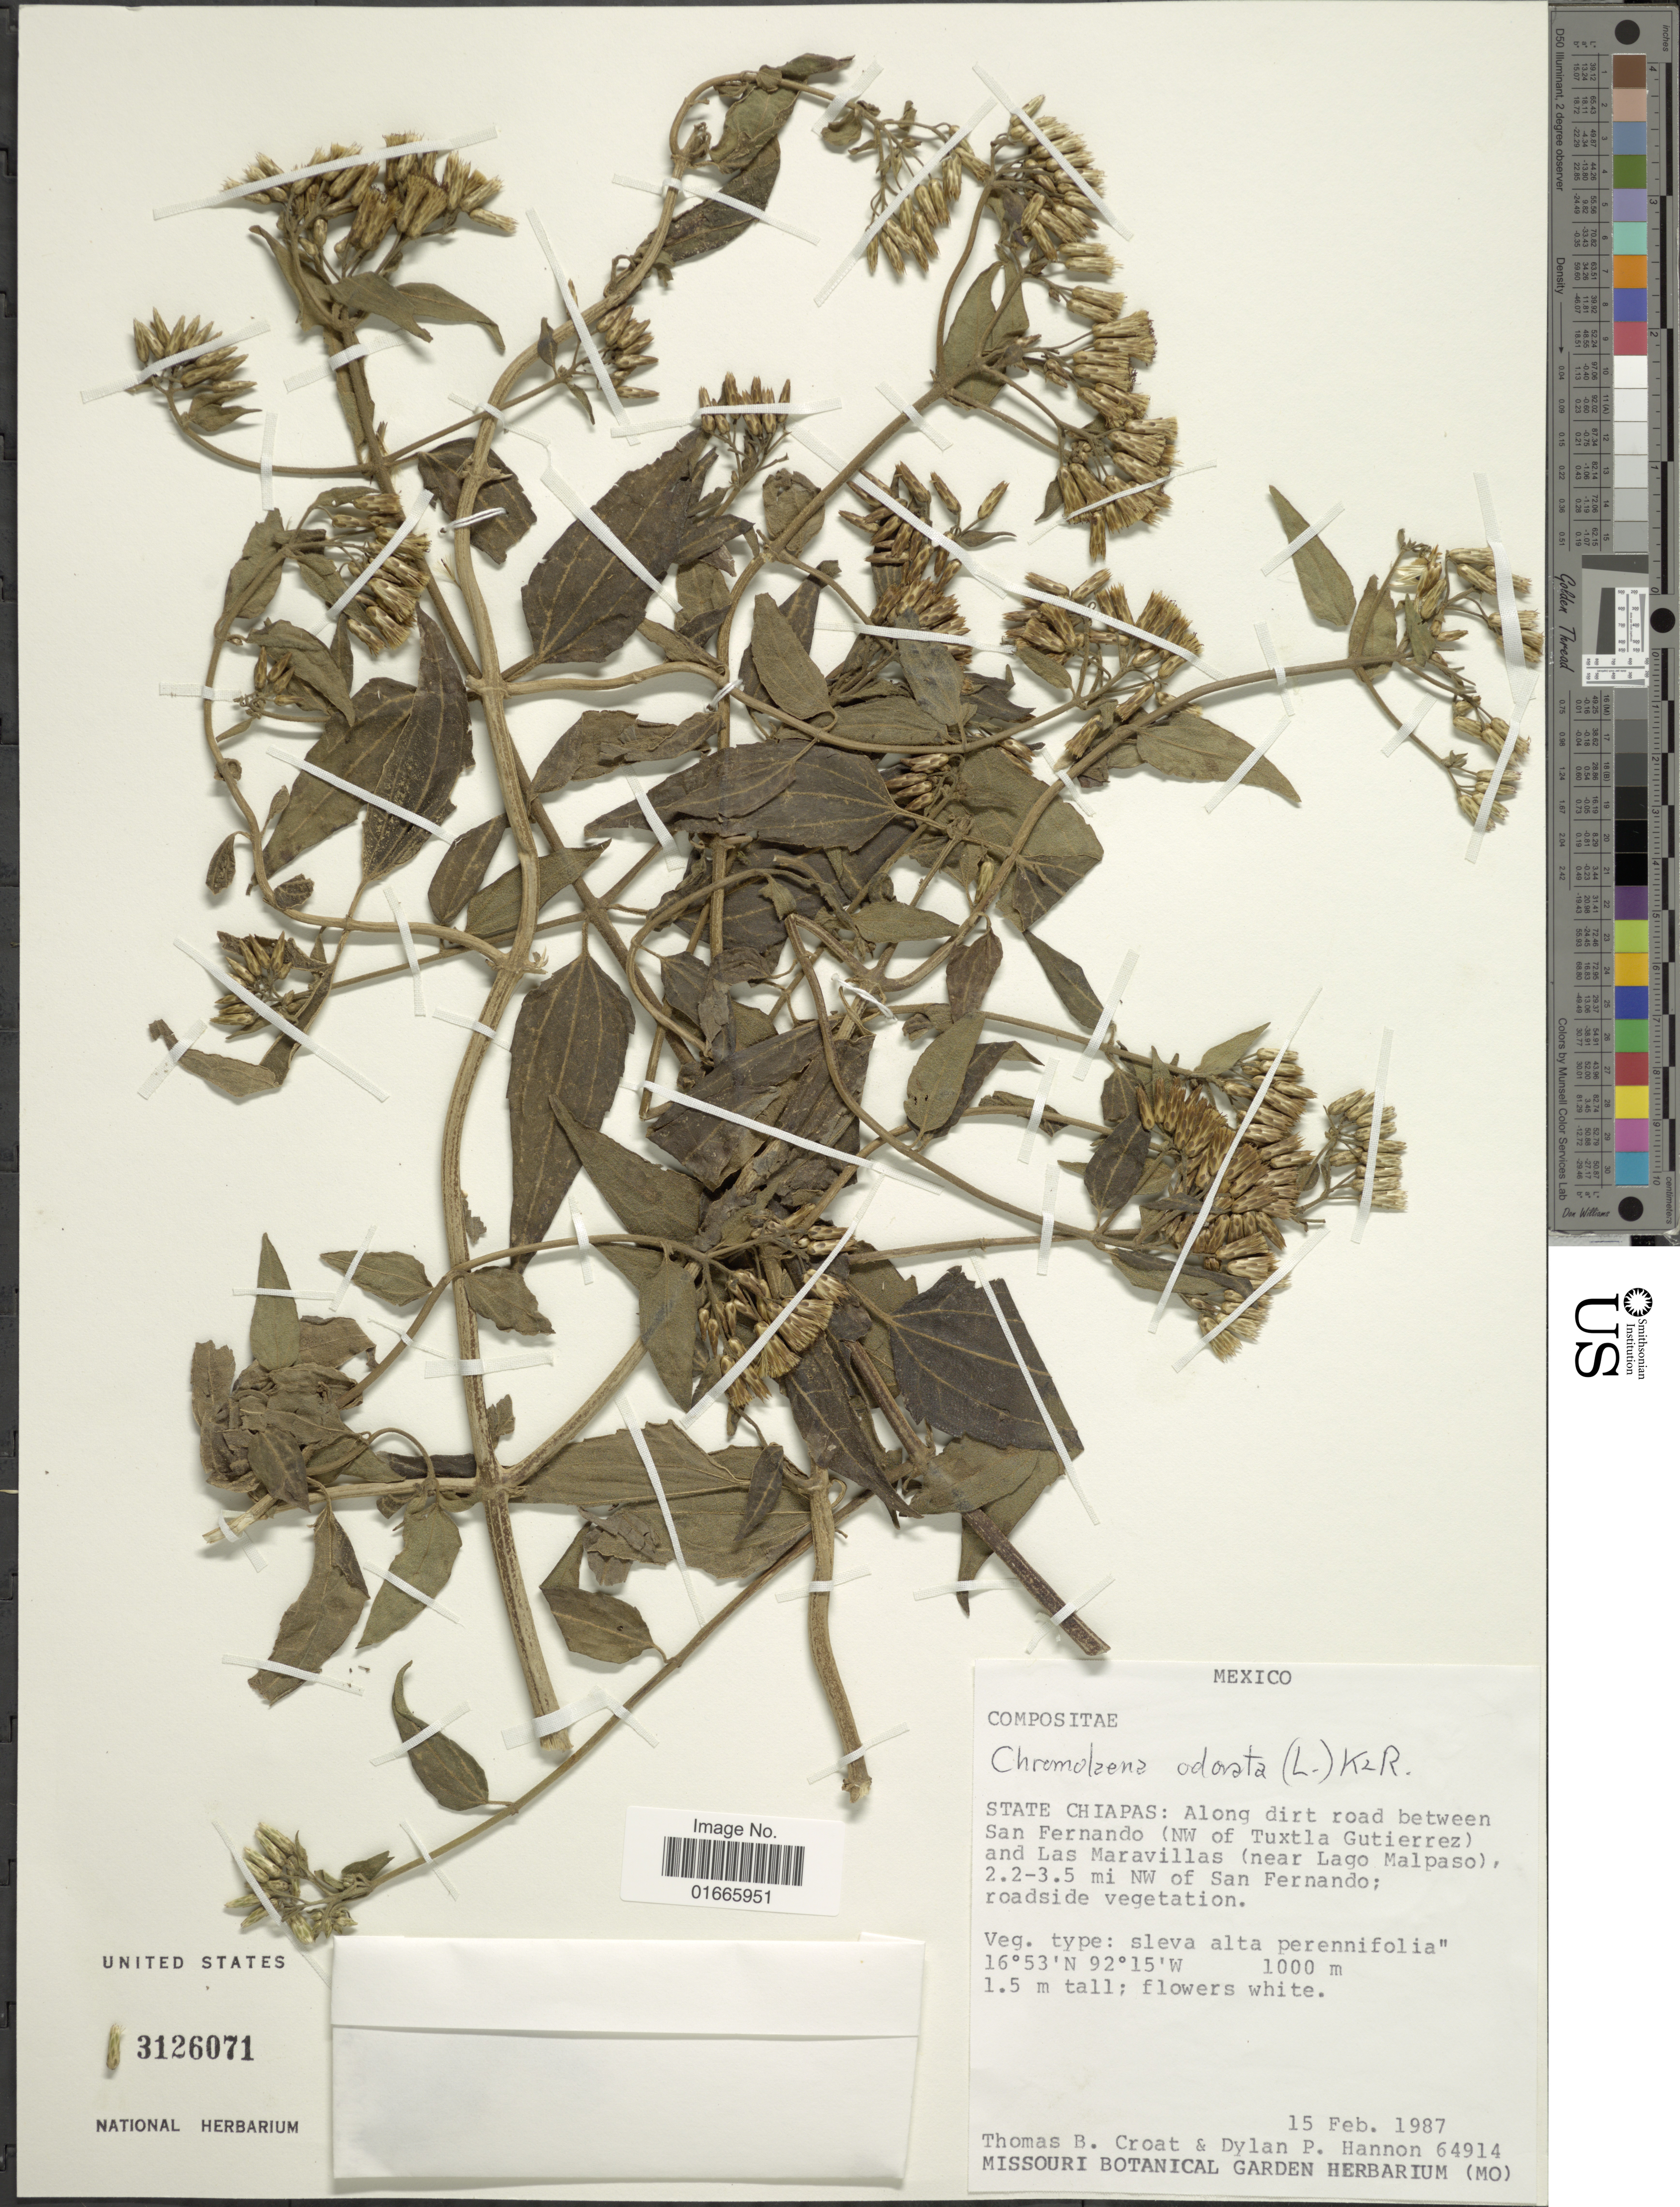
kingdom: Plantae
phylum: Tracheophyta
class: Magnoliopsida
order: Asterales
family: Asteraceae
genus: Chromolaena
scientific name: Chromolaena odorata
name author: (L.) R.M. King & H. Rob.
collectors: T. B. Croat & D. Hannon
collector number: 64914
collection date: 1987-02-15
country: Mexico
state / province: Chiapas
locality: Along dirt road between San Fernando (NW of Tuxtla Gutuerrez) and Las Maravillas (near Lago Malpaso), 2.2- 3.5 mi NW of San Fernando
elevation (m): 1000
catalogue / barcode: US 3126071